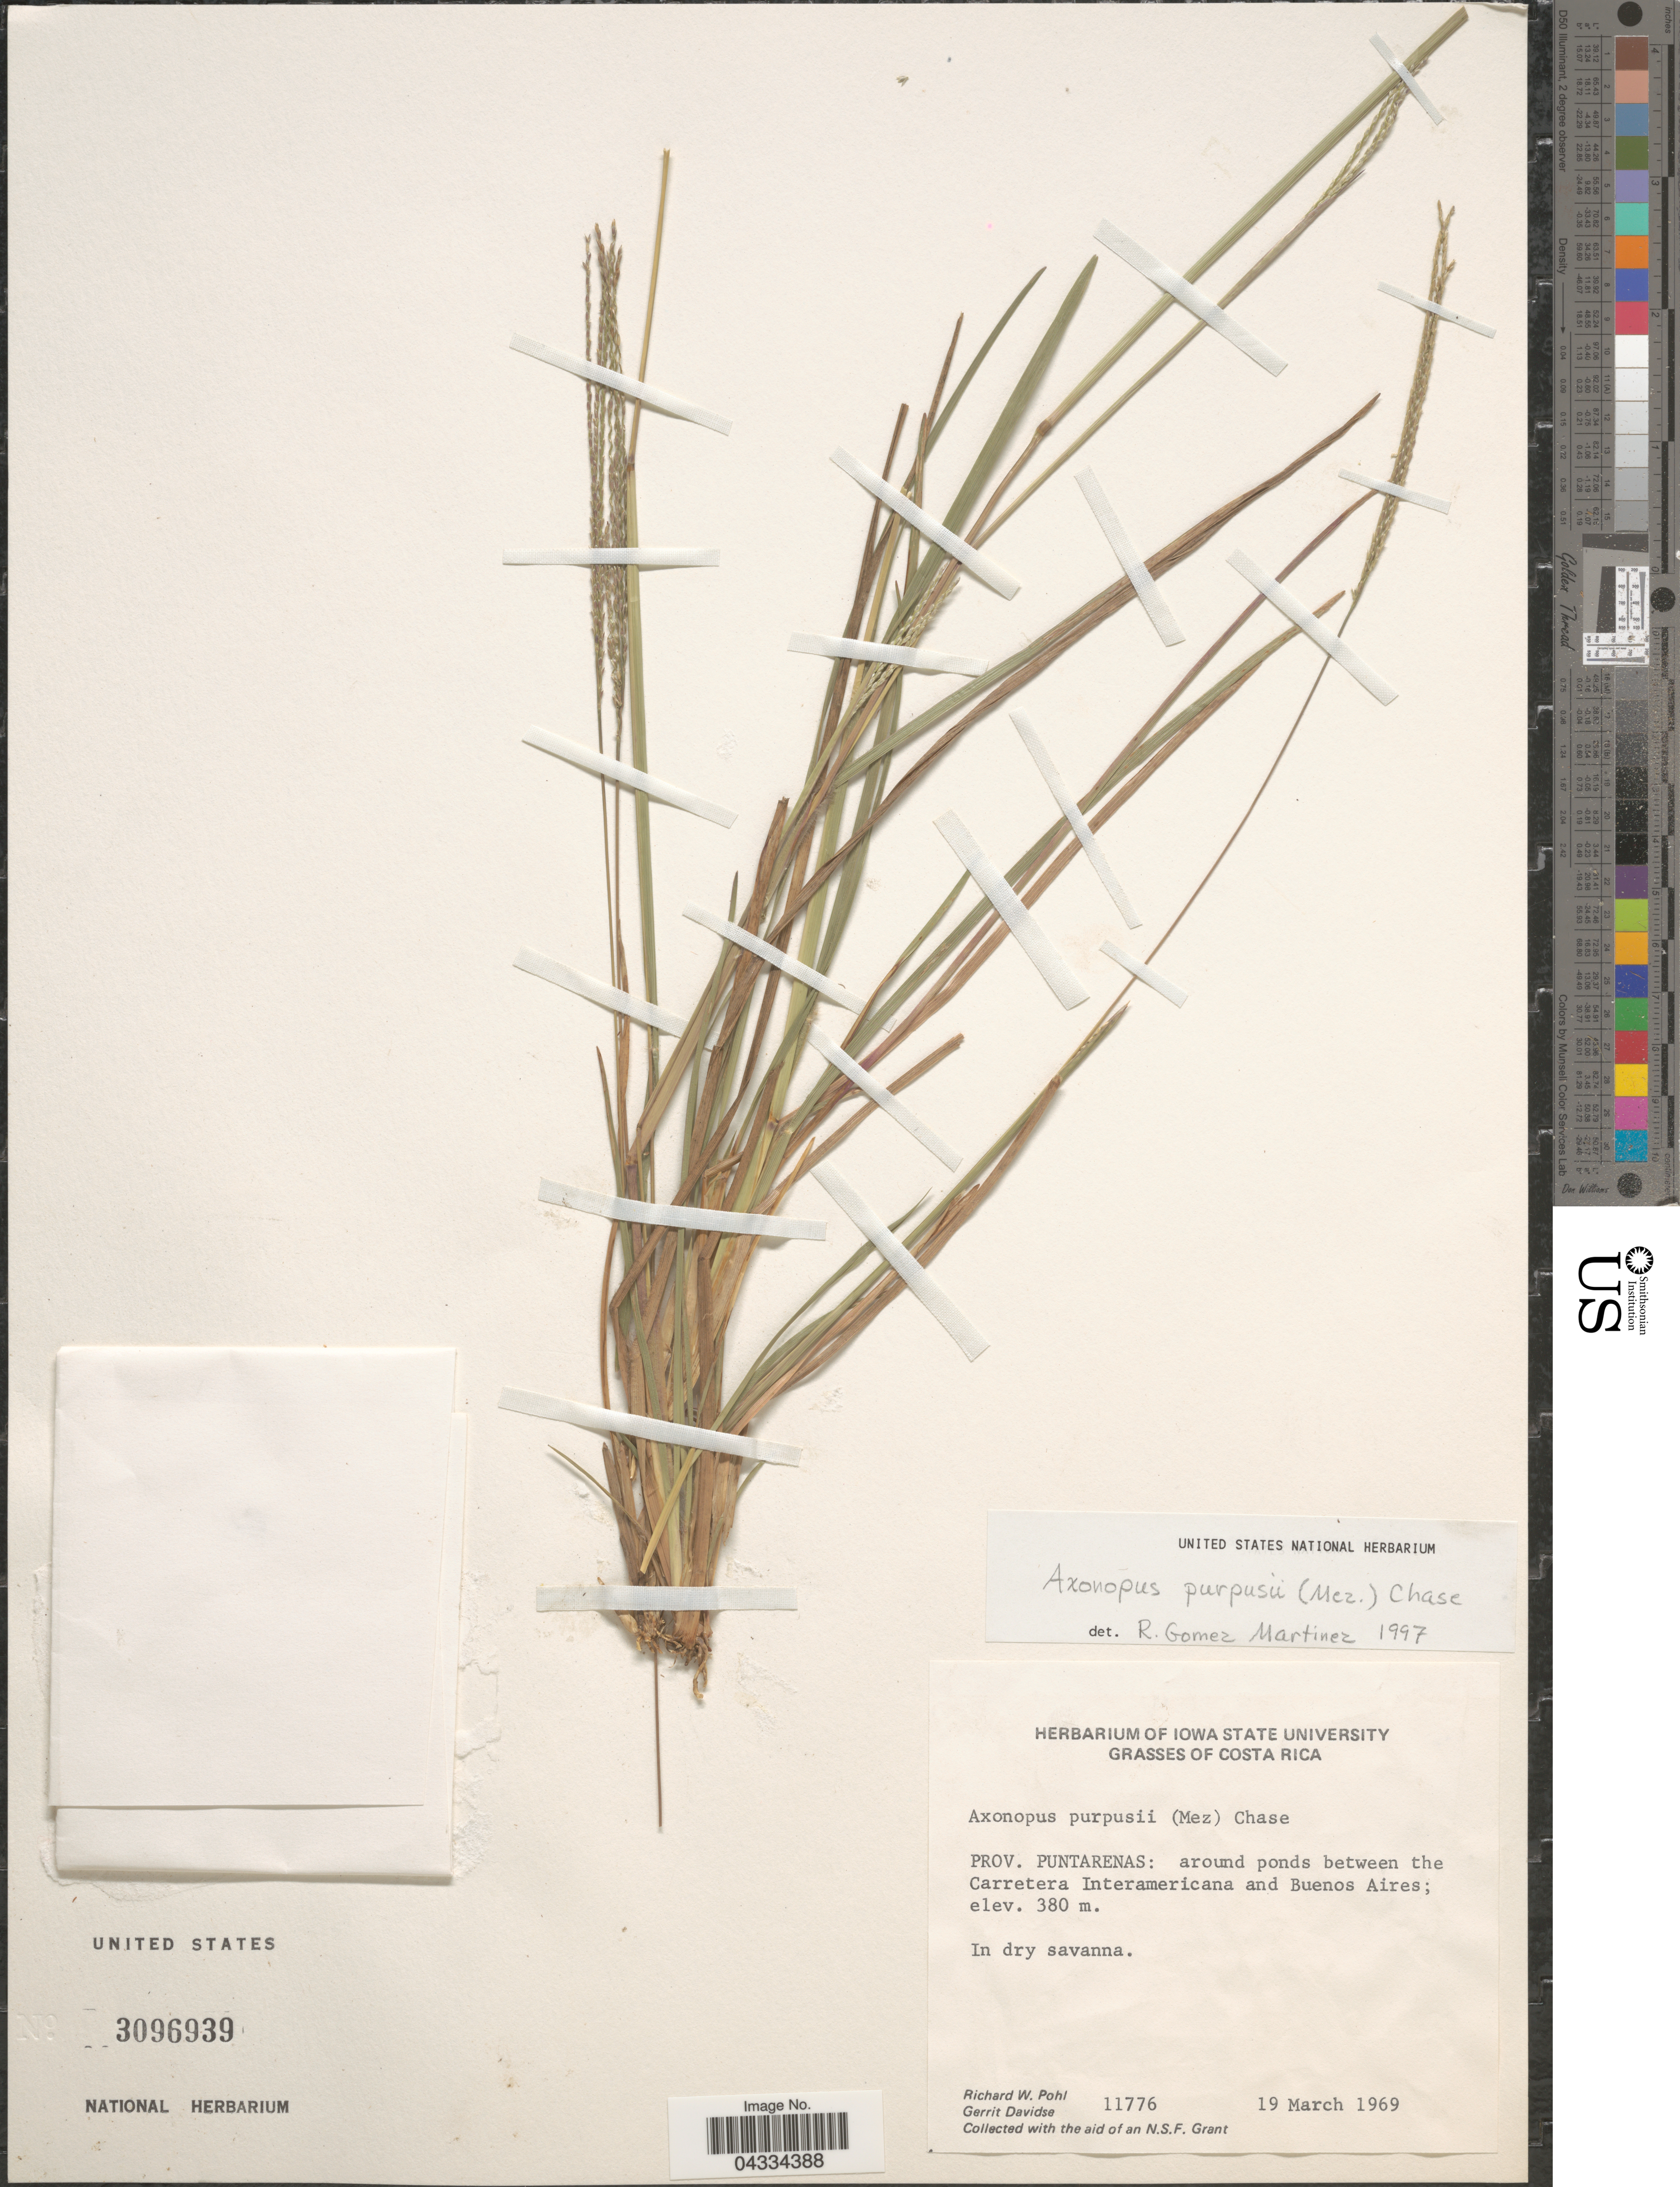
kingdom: Plantae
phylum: Tracheophyta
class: Liliopsida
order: Poales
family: Poaceae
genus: Axonopus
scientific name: Axonopus purpusii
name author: (Mez) Chase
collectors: R. W. Pohl & G. Davidse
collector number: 11776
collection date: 1969-03-19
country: Costa Rica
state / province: Puntarenas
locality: Around ponds between the Carretera Interamericana and Buenos Aires.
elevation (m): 380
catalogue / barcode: US 3096939